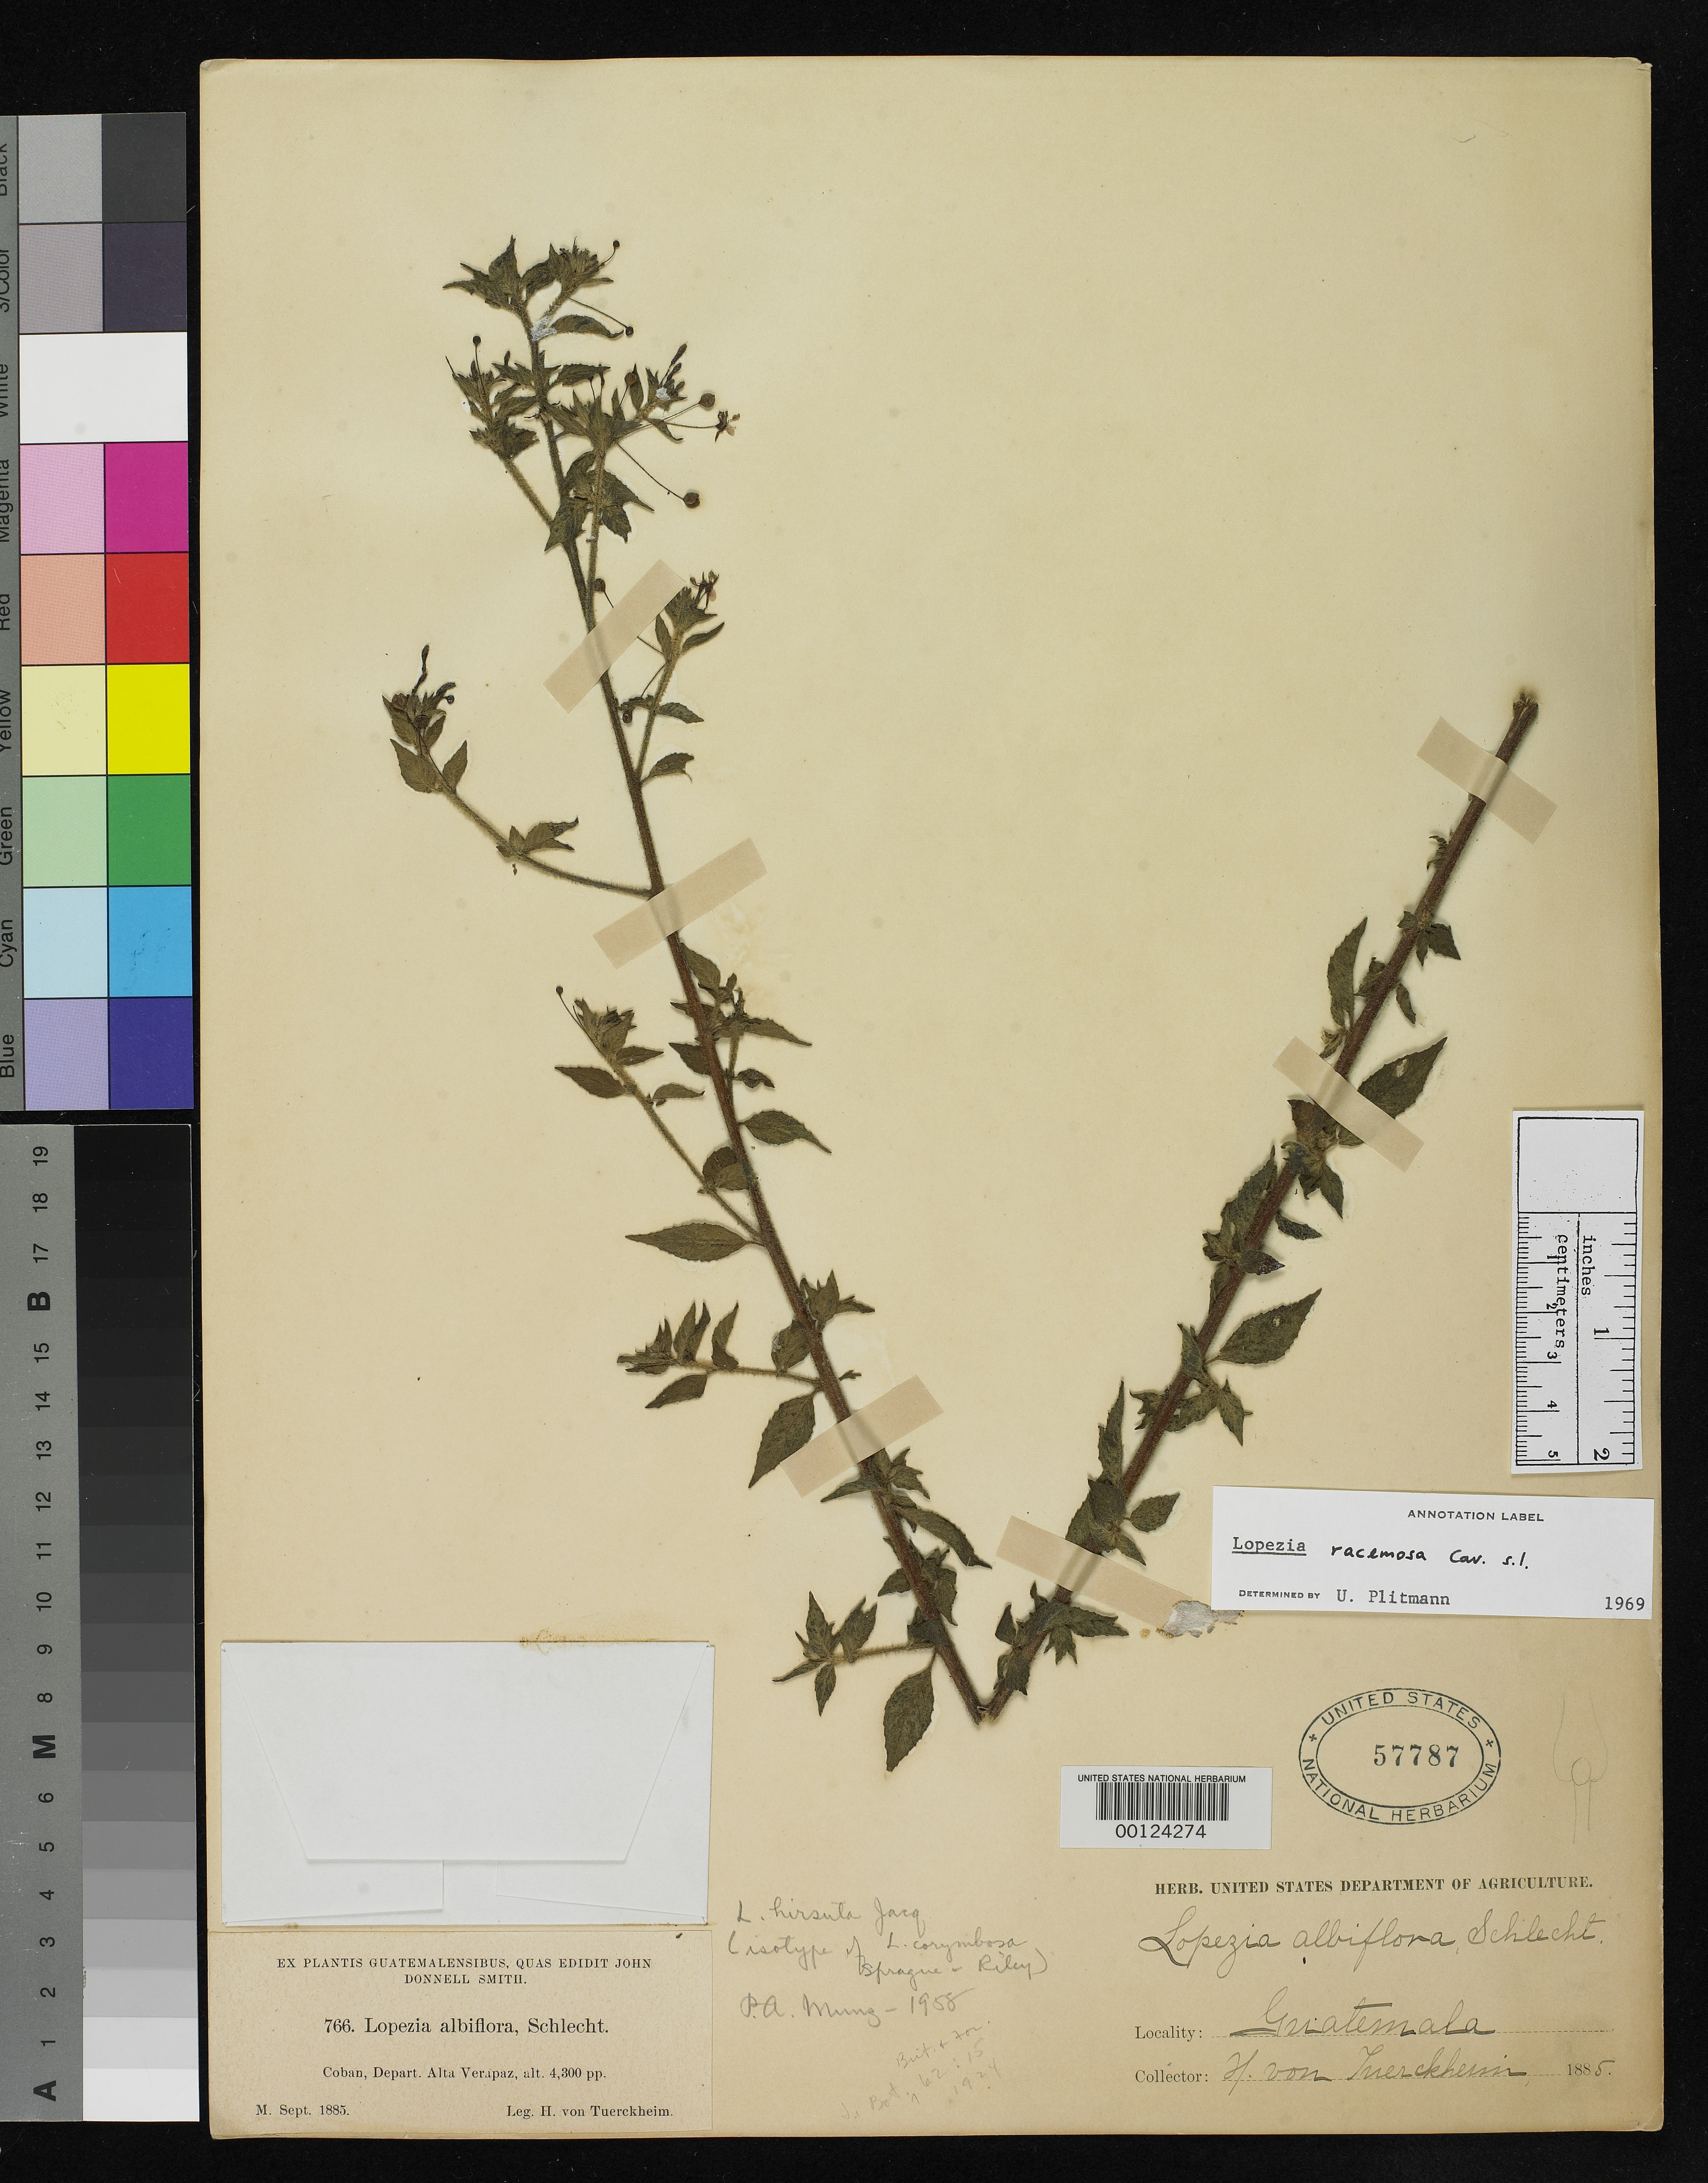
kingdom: Plantae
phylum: Tracheophyta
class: Magnoliopsida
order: Myrtales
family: Onagraceae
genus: Lopezia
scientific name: Lopezia corymbosa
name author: Sprague & L. Riley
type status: Isotype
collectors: H. von Türckheim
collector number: J.D.S. 766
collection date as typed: Sep 1885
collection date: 1885-09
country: Guatemala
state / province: Alta Verapaz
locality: Cobán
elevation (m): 1311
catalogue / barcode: US 57787